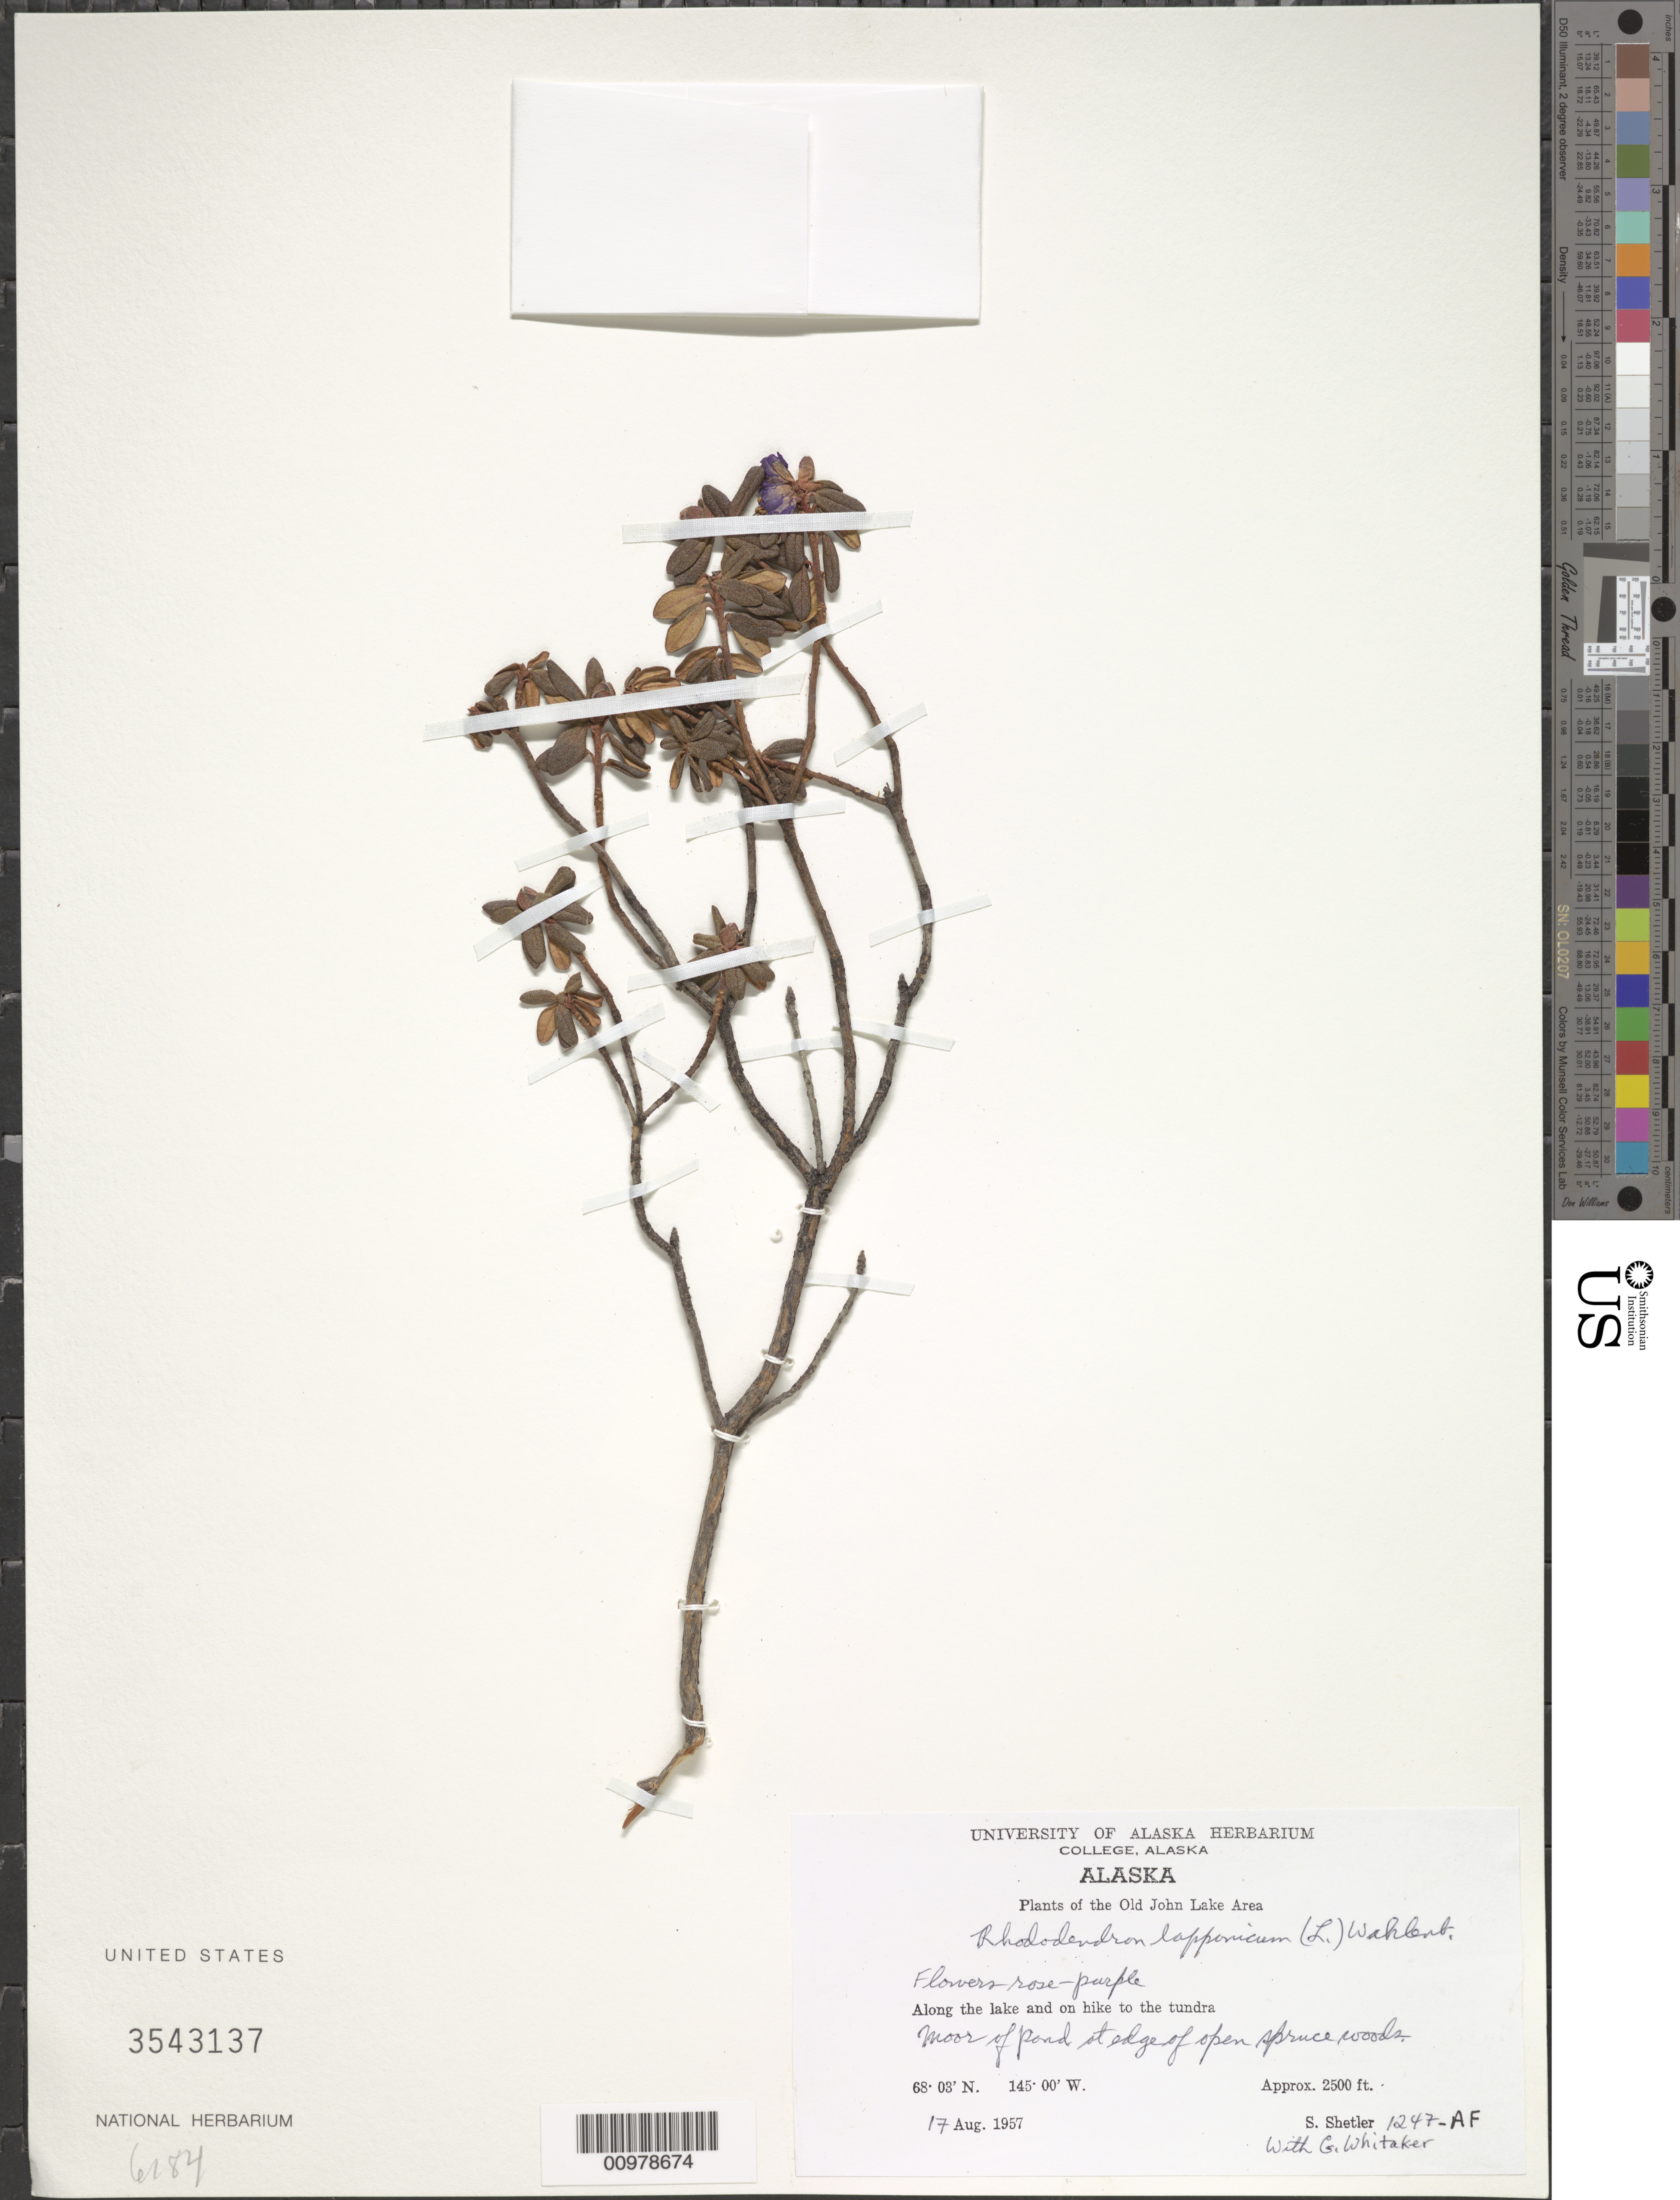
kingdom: Plantae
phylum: Tracheophyta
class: Magnoliopsida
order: Ericales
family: Ericaceae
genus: Rhododendron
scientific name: Rhododendron lapponicum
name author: (L.) Wahlenb.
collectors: S. Shetler & G. Whitaker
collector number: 1247-AF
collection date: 1957-08-17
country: United States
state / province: Alaska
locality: The Old John Lake Area. Along the lake and on hike on the tundra.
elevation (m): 762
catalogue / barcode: US 3543137